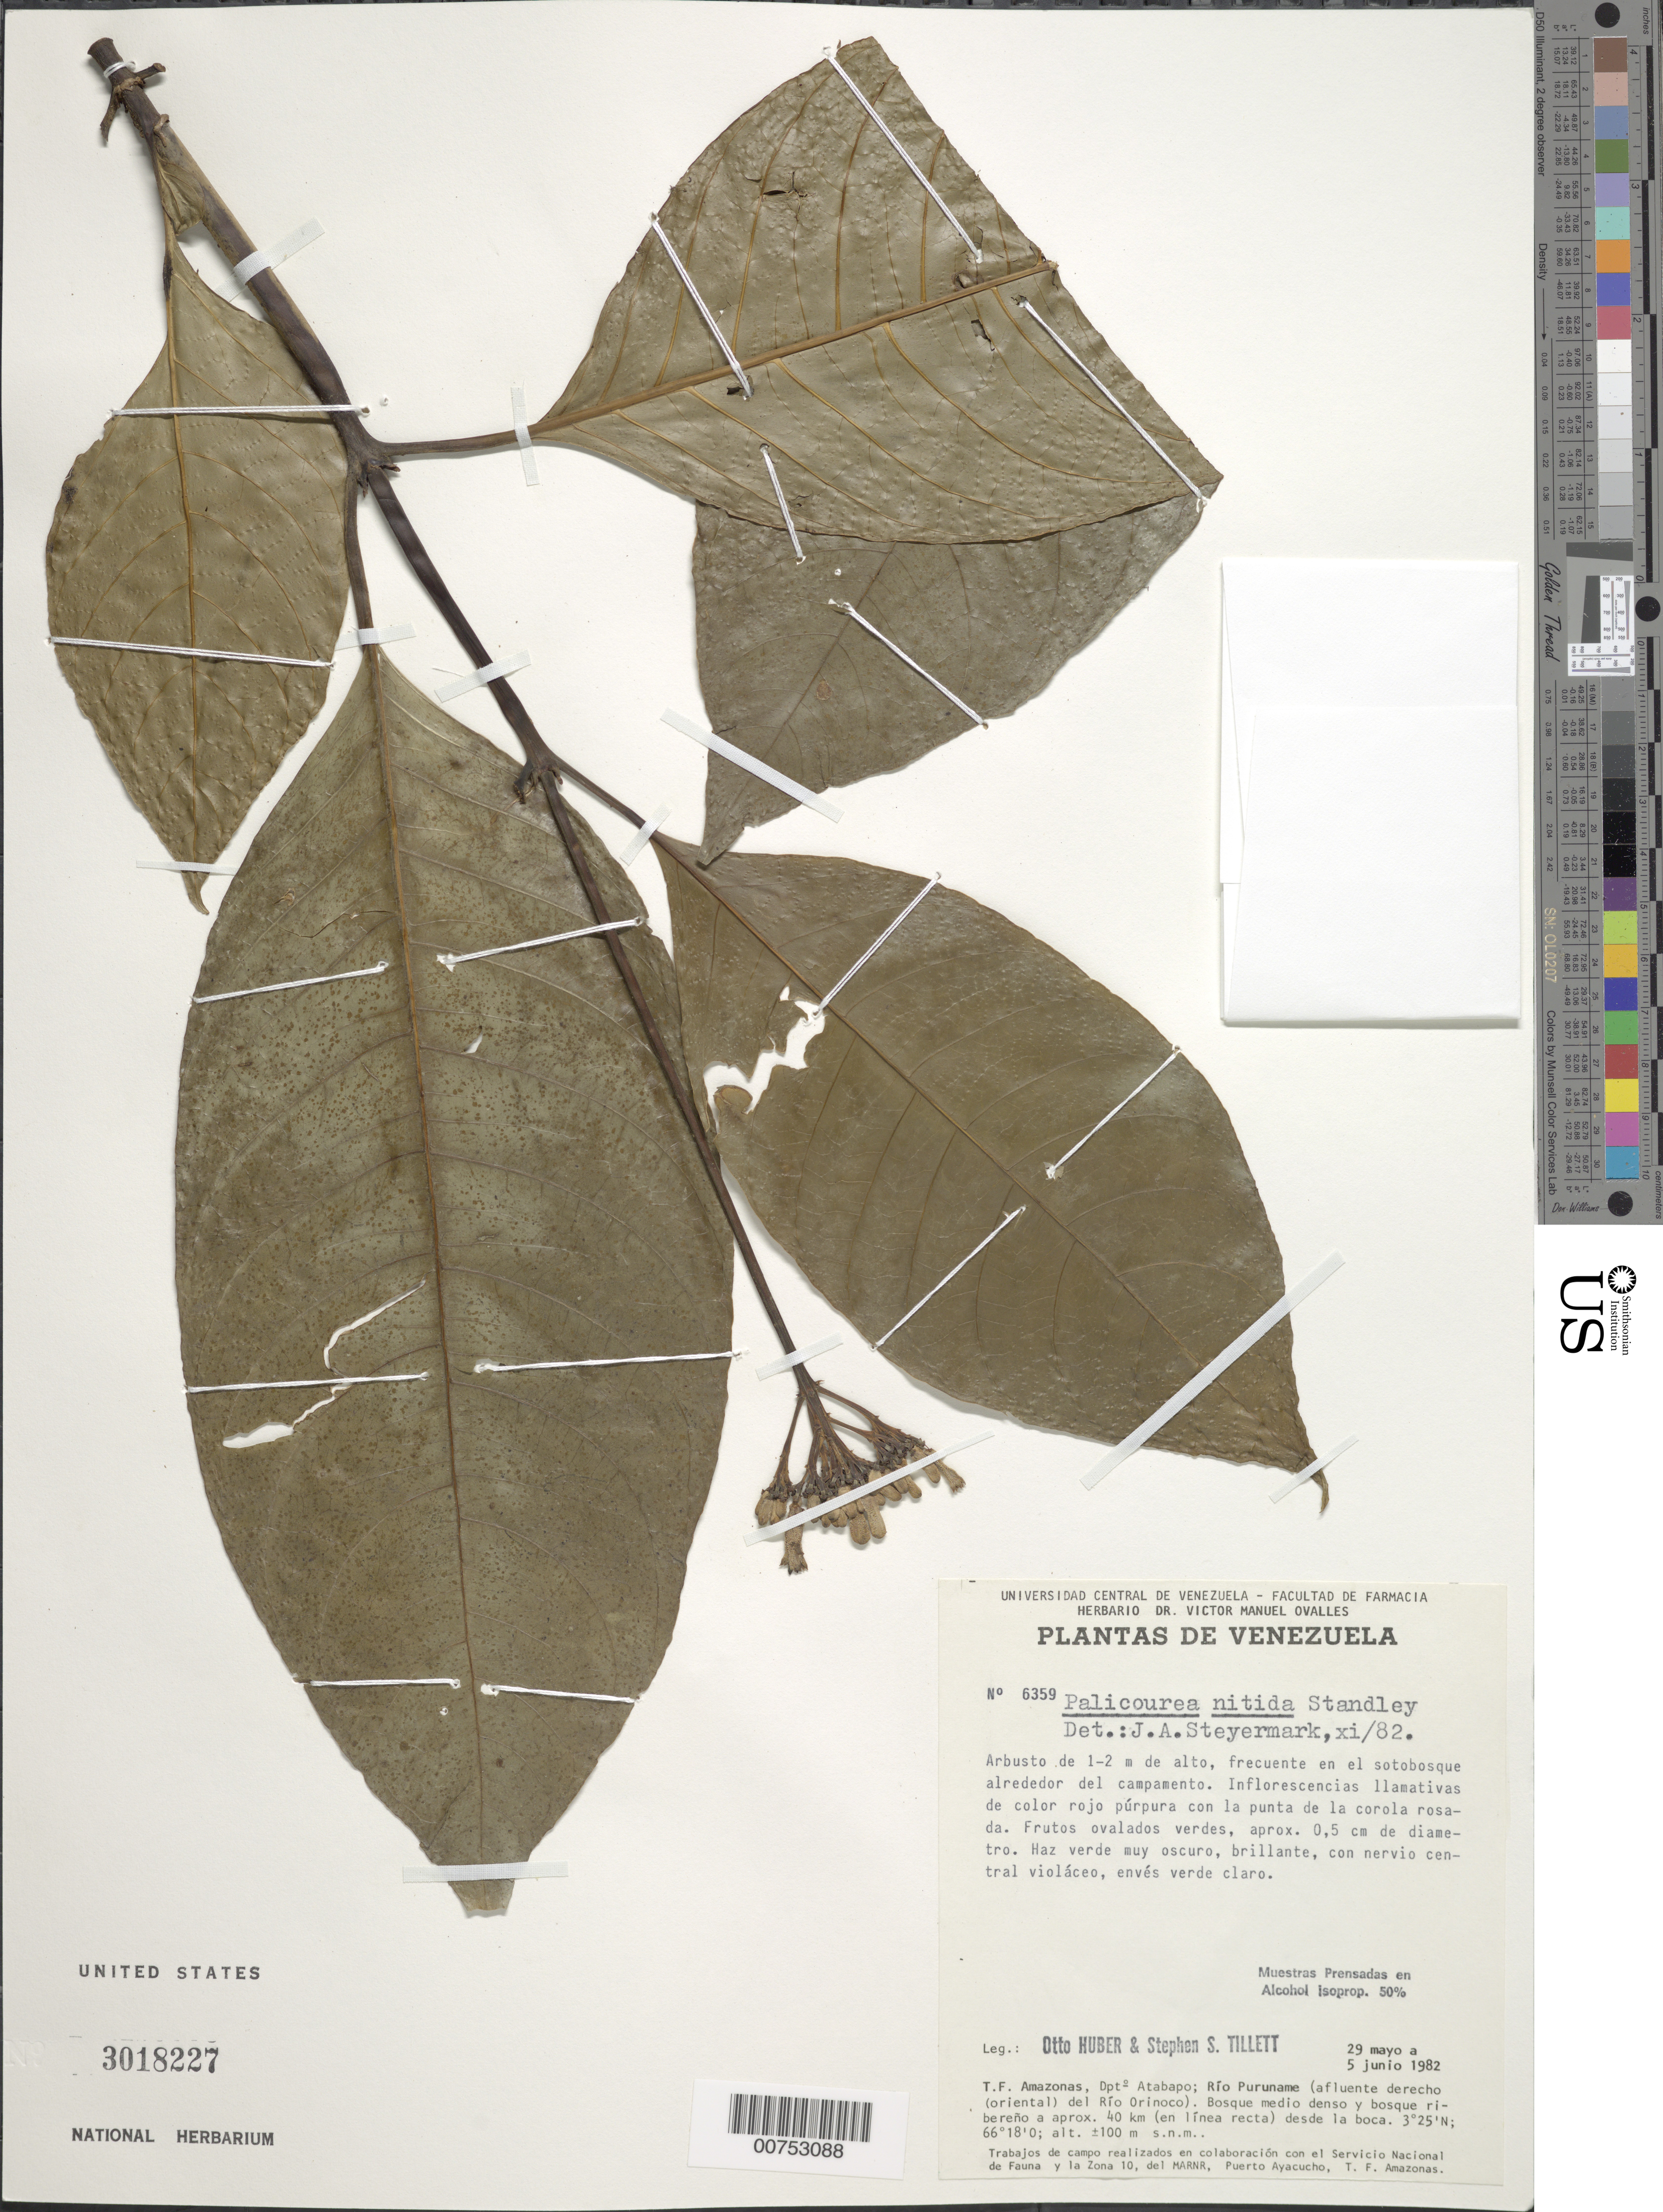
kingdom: Plantae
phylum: Tracheophyta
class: Magnoliopsida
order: Gentianales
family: Rubiaceae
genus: Palicourea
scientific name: Palicourea nitidella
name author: (Müll. Arg.) Standl.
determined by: Steyermark, Julian A., (VEN)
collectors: O. Huber & S. S. Tillett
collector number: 6359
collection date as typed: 29-May-82 to 5-Jun-82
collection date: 1982-05-29/1982-06-05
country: Venezuela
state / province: Amazonas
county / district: Atabapo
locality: Río Puruname; 40 km en linea recta desde la boca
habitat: Sotobosque alrededor del campamento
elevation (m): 100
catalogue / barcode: US 3018227